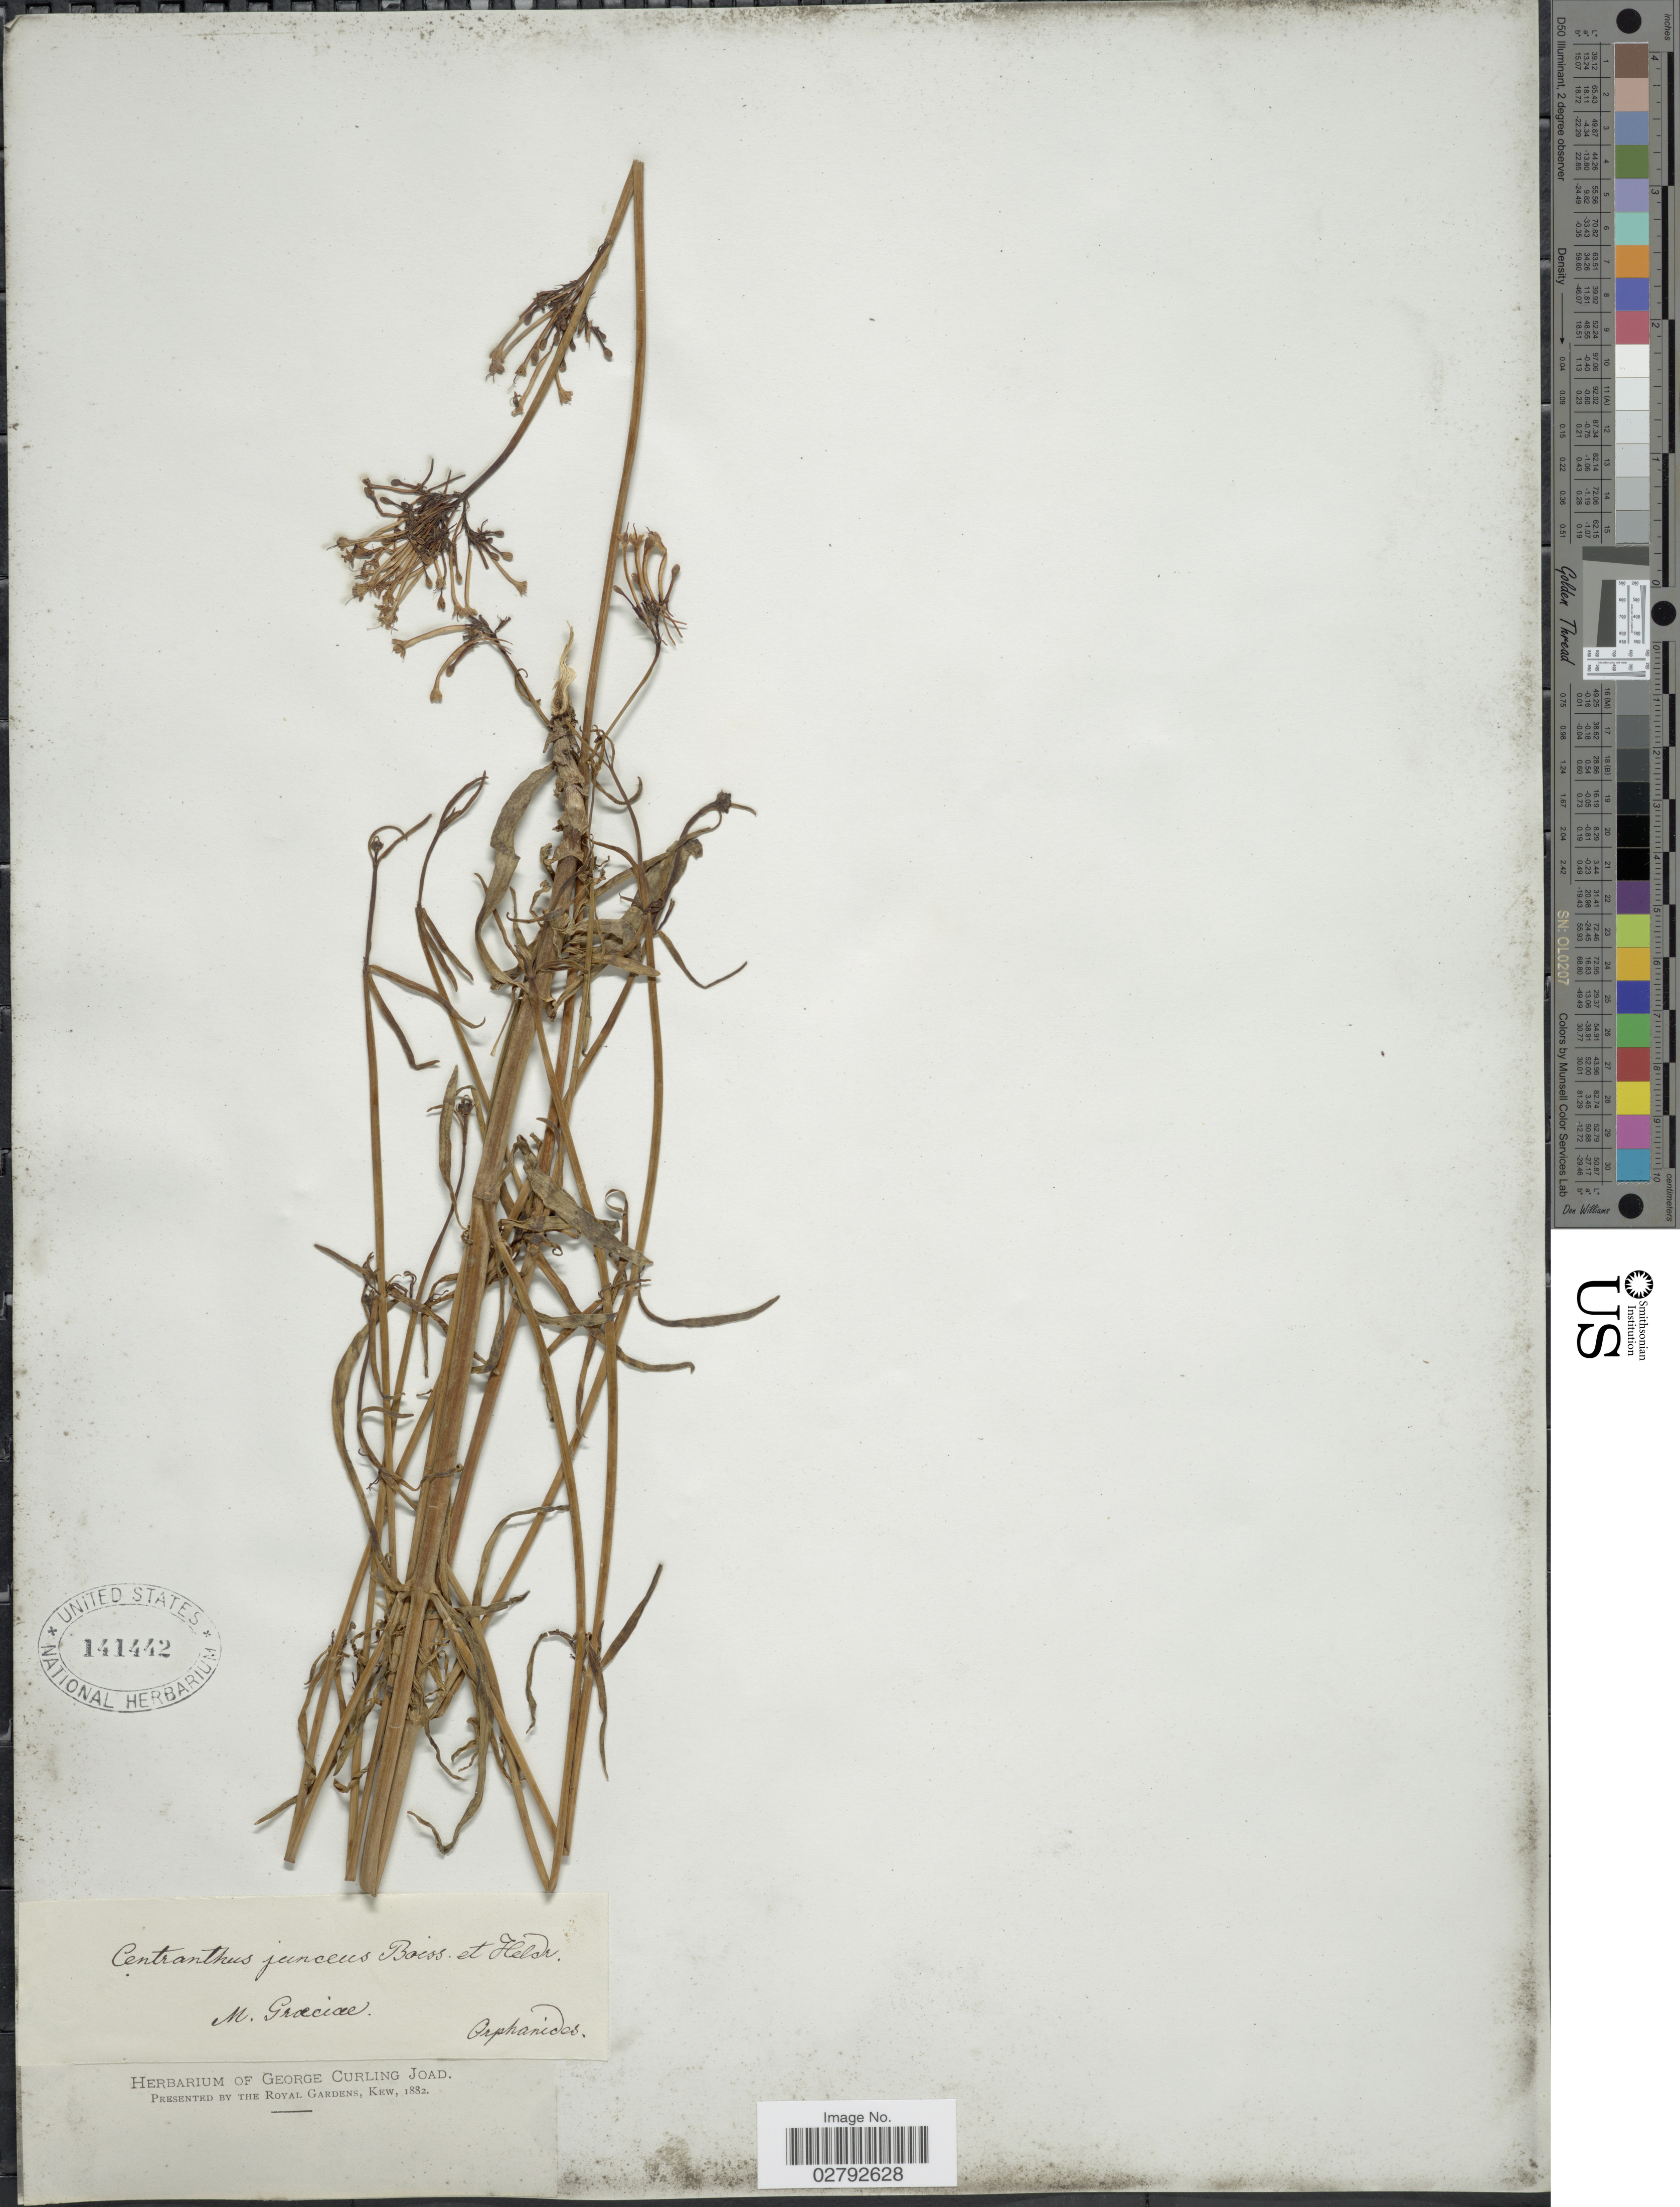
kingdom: Plantae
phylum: Tracheophyta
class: Magnoliopsida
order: Dipsacales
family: Caprifoliaceae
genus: Centranthus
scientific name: Centranthus junceus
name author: Boiss. & Heldr.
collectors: Orphanides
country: Greece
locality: M. Græciæ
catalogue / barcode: US 141442